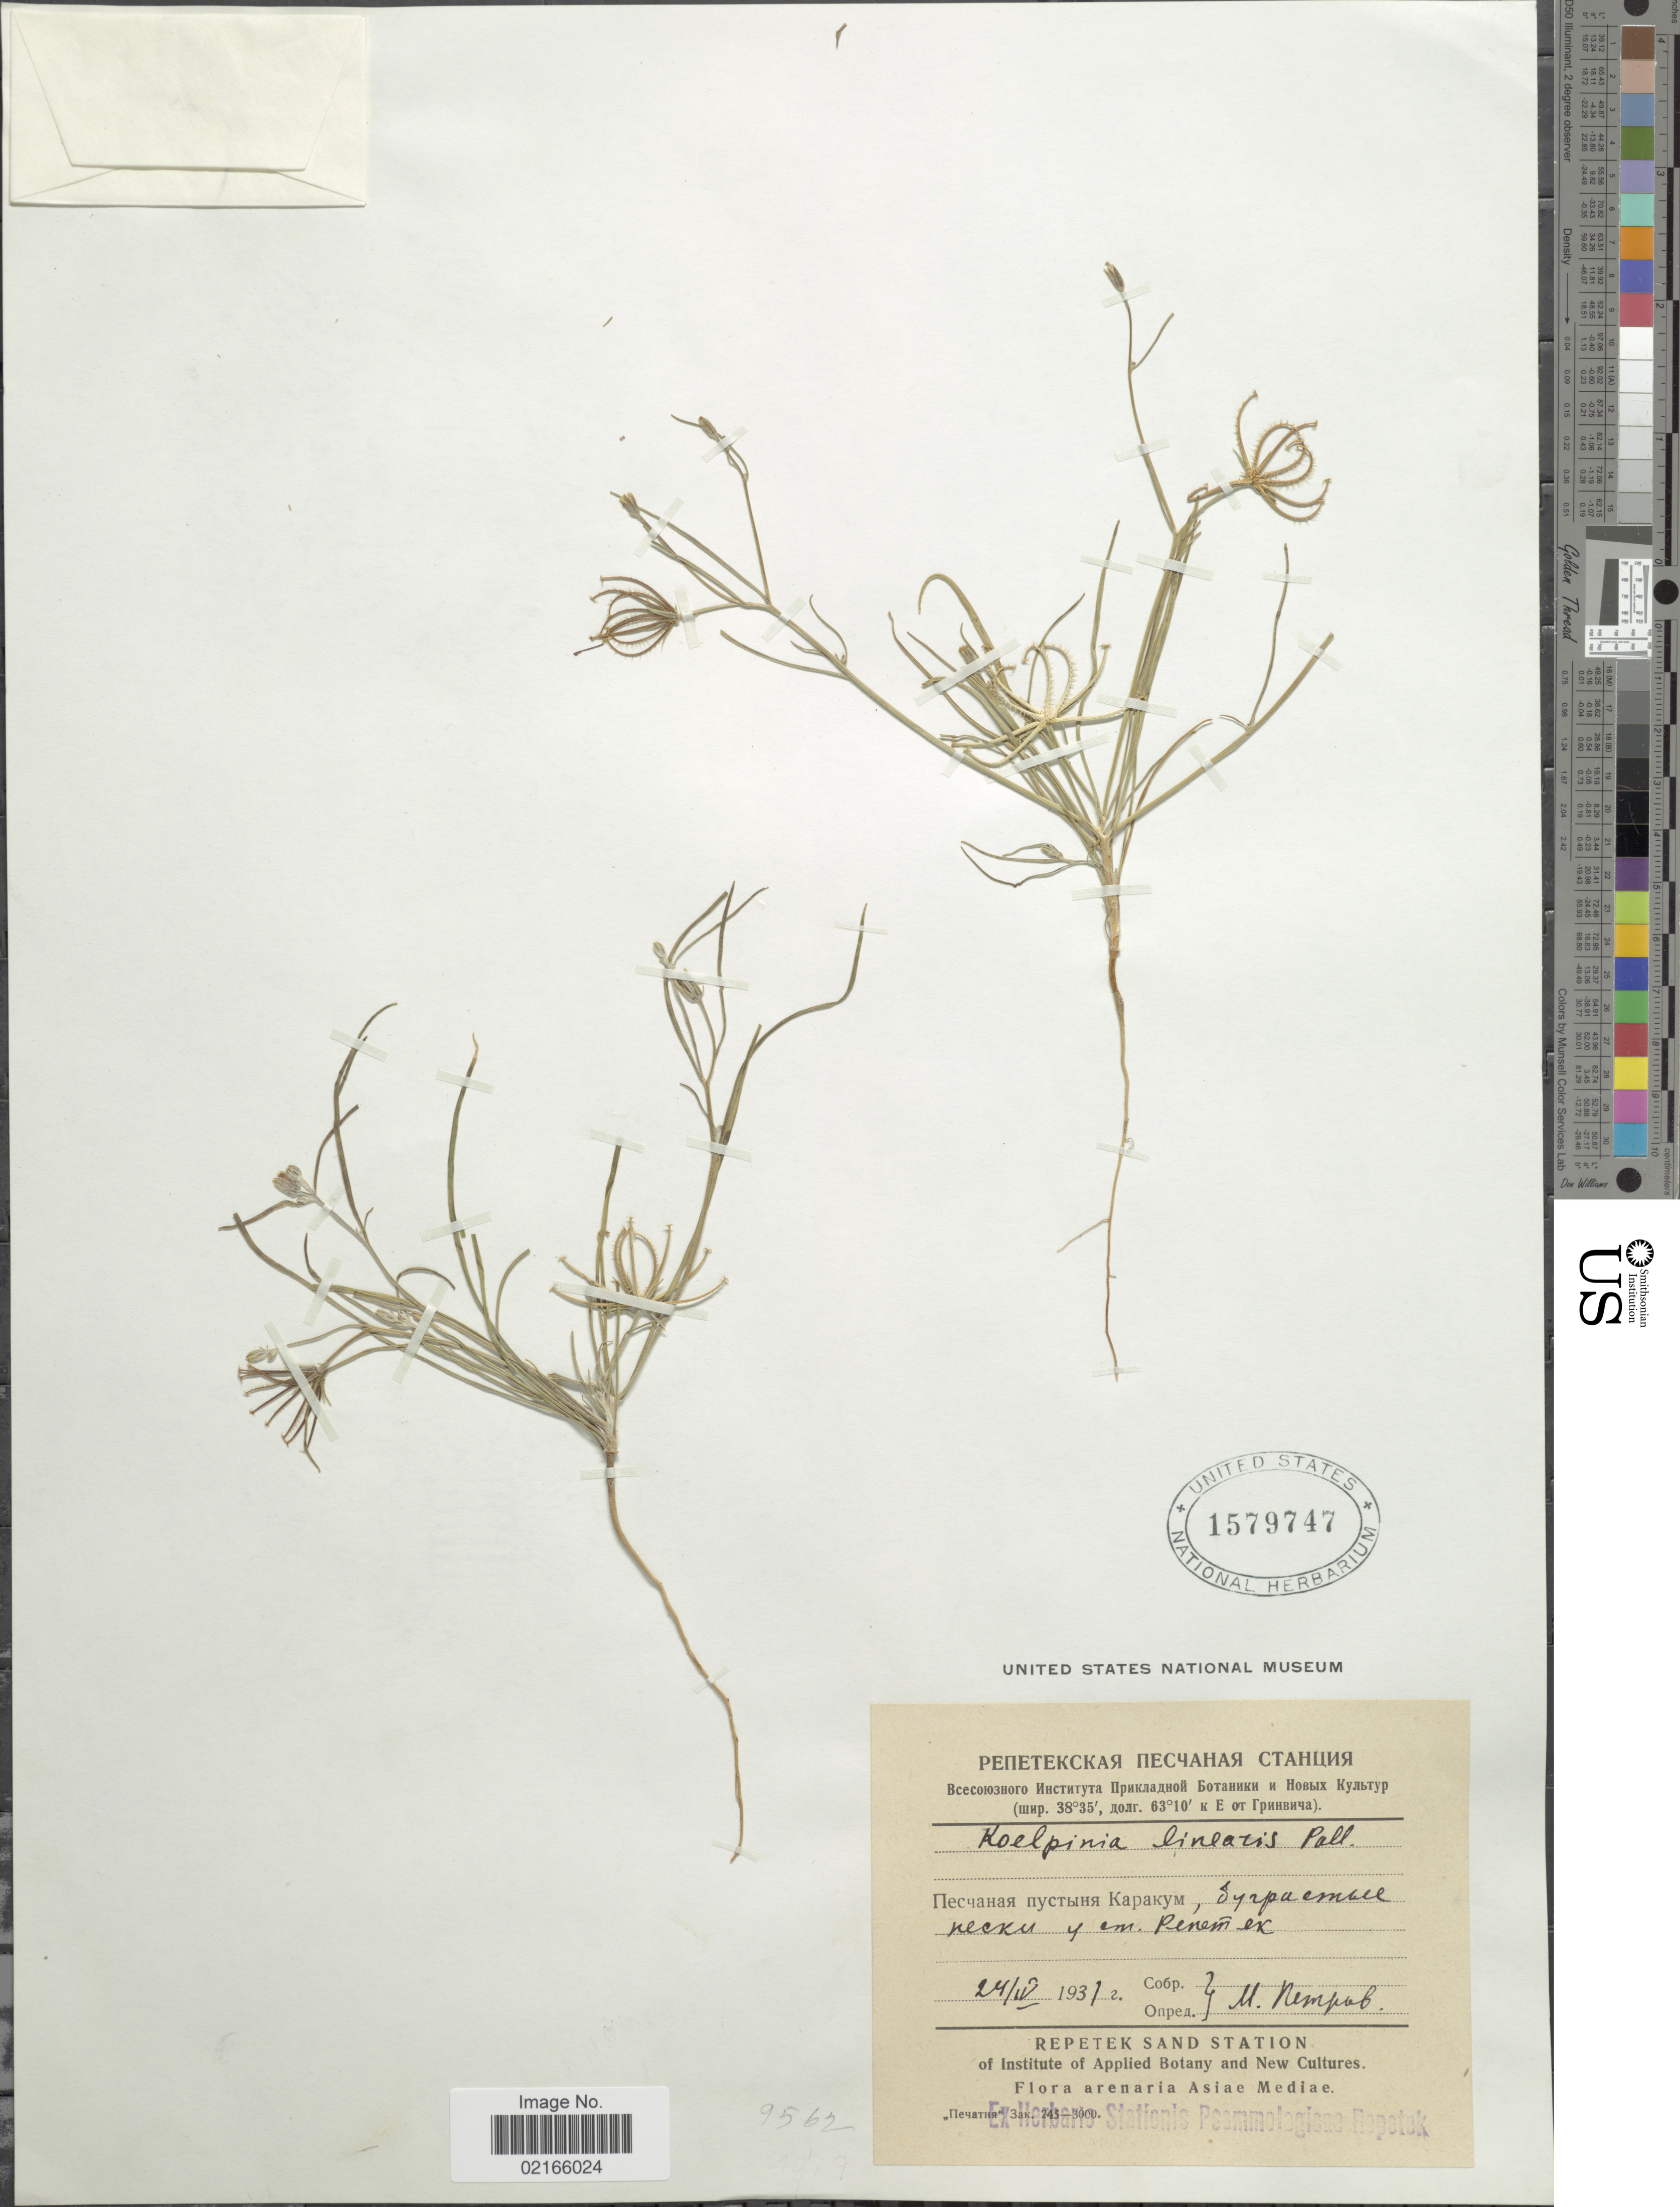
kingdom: Plantae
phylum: Tracheophyta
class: Magnoliopsida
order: Asterales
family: Asteraceae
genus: Koelpinia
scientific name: Koelpinia linearis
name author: Pall.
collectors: M. Nempub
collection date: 1931-04-24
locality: Syrapaemkel necku y em. Penemtek, Repetek Sand Station, arenaria Asia Mediae [interpreted]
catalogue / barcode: US 1579747